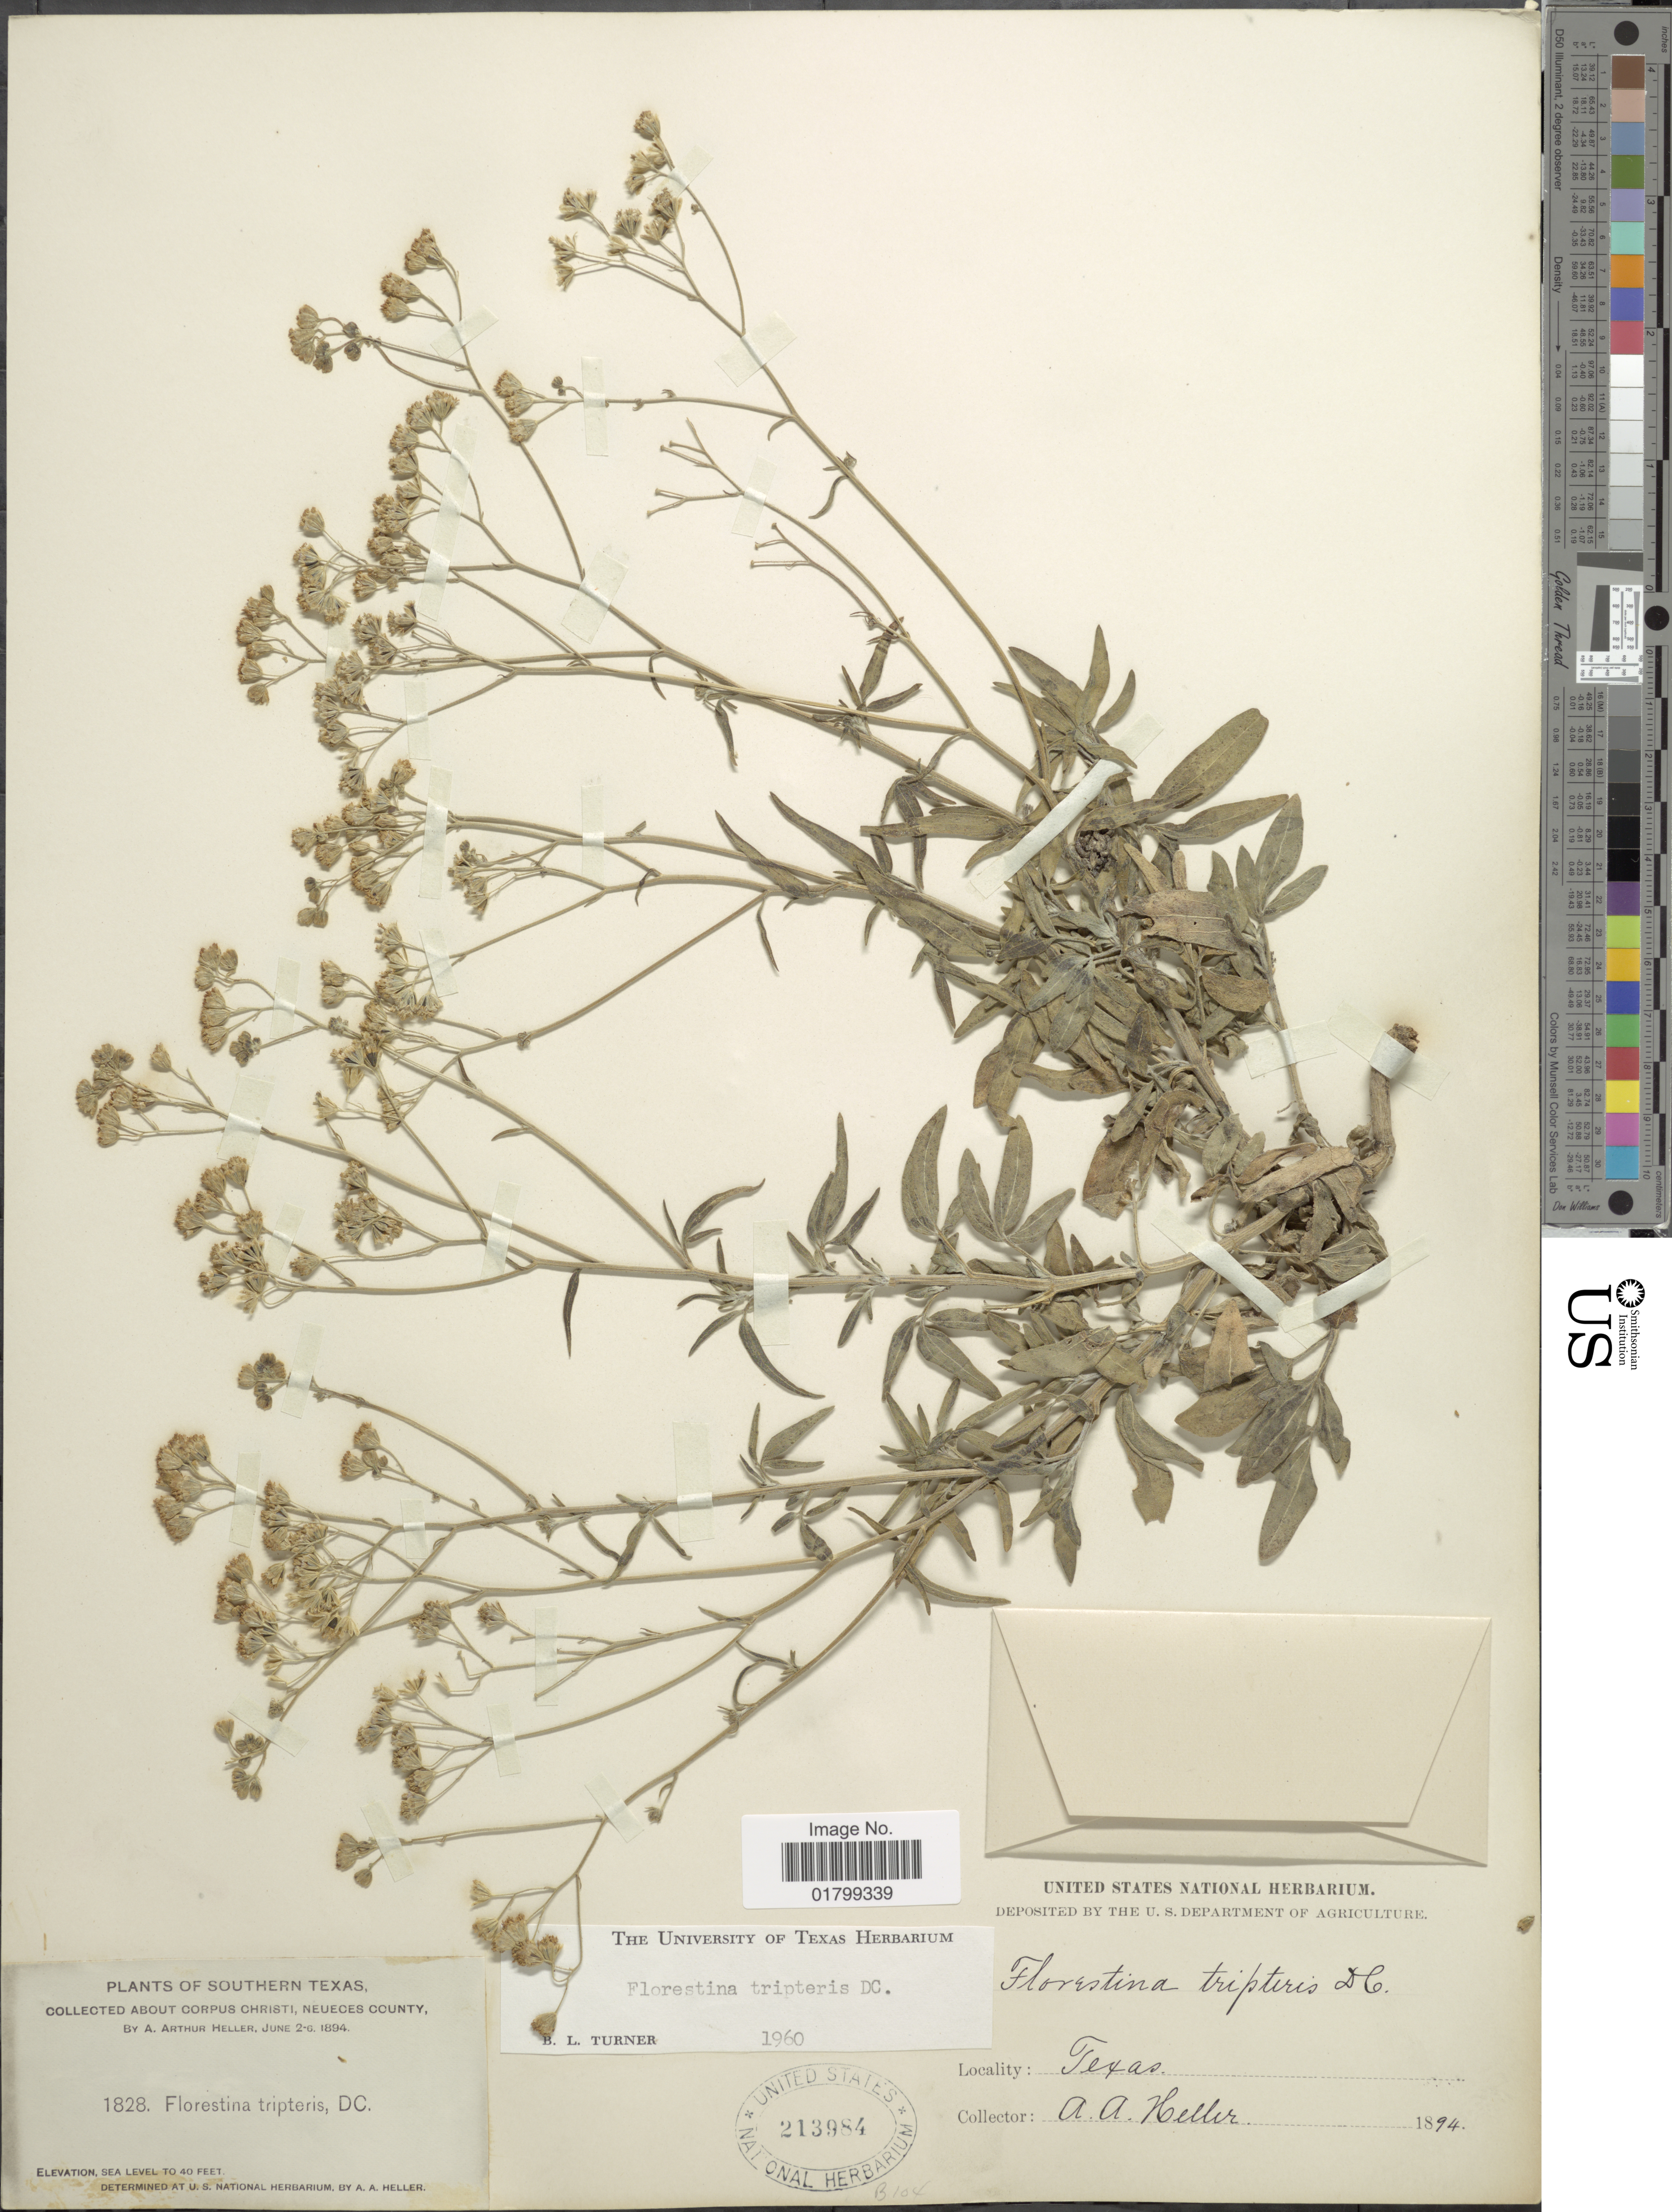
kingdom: Plantae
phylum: Tracheophyta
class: Magnoliopsida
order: Asterales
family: Asteraceae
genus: Florestina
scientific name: Florestina tripteris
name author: DC.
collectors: A. A. Heller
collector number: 1828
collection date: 1894-06-02/1894-06-06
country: United States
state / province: Texas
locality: Southern Texas, Corpus Christi, Neueces County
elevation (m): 12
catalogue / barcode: US 213984